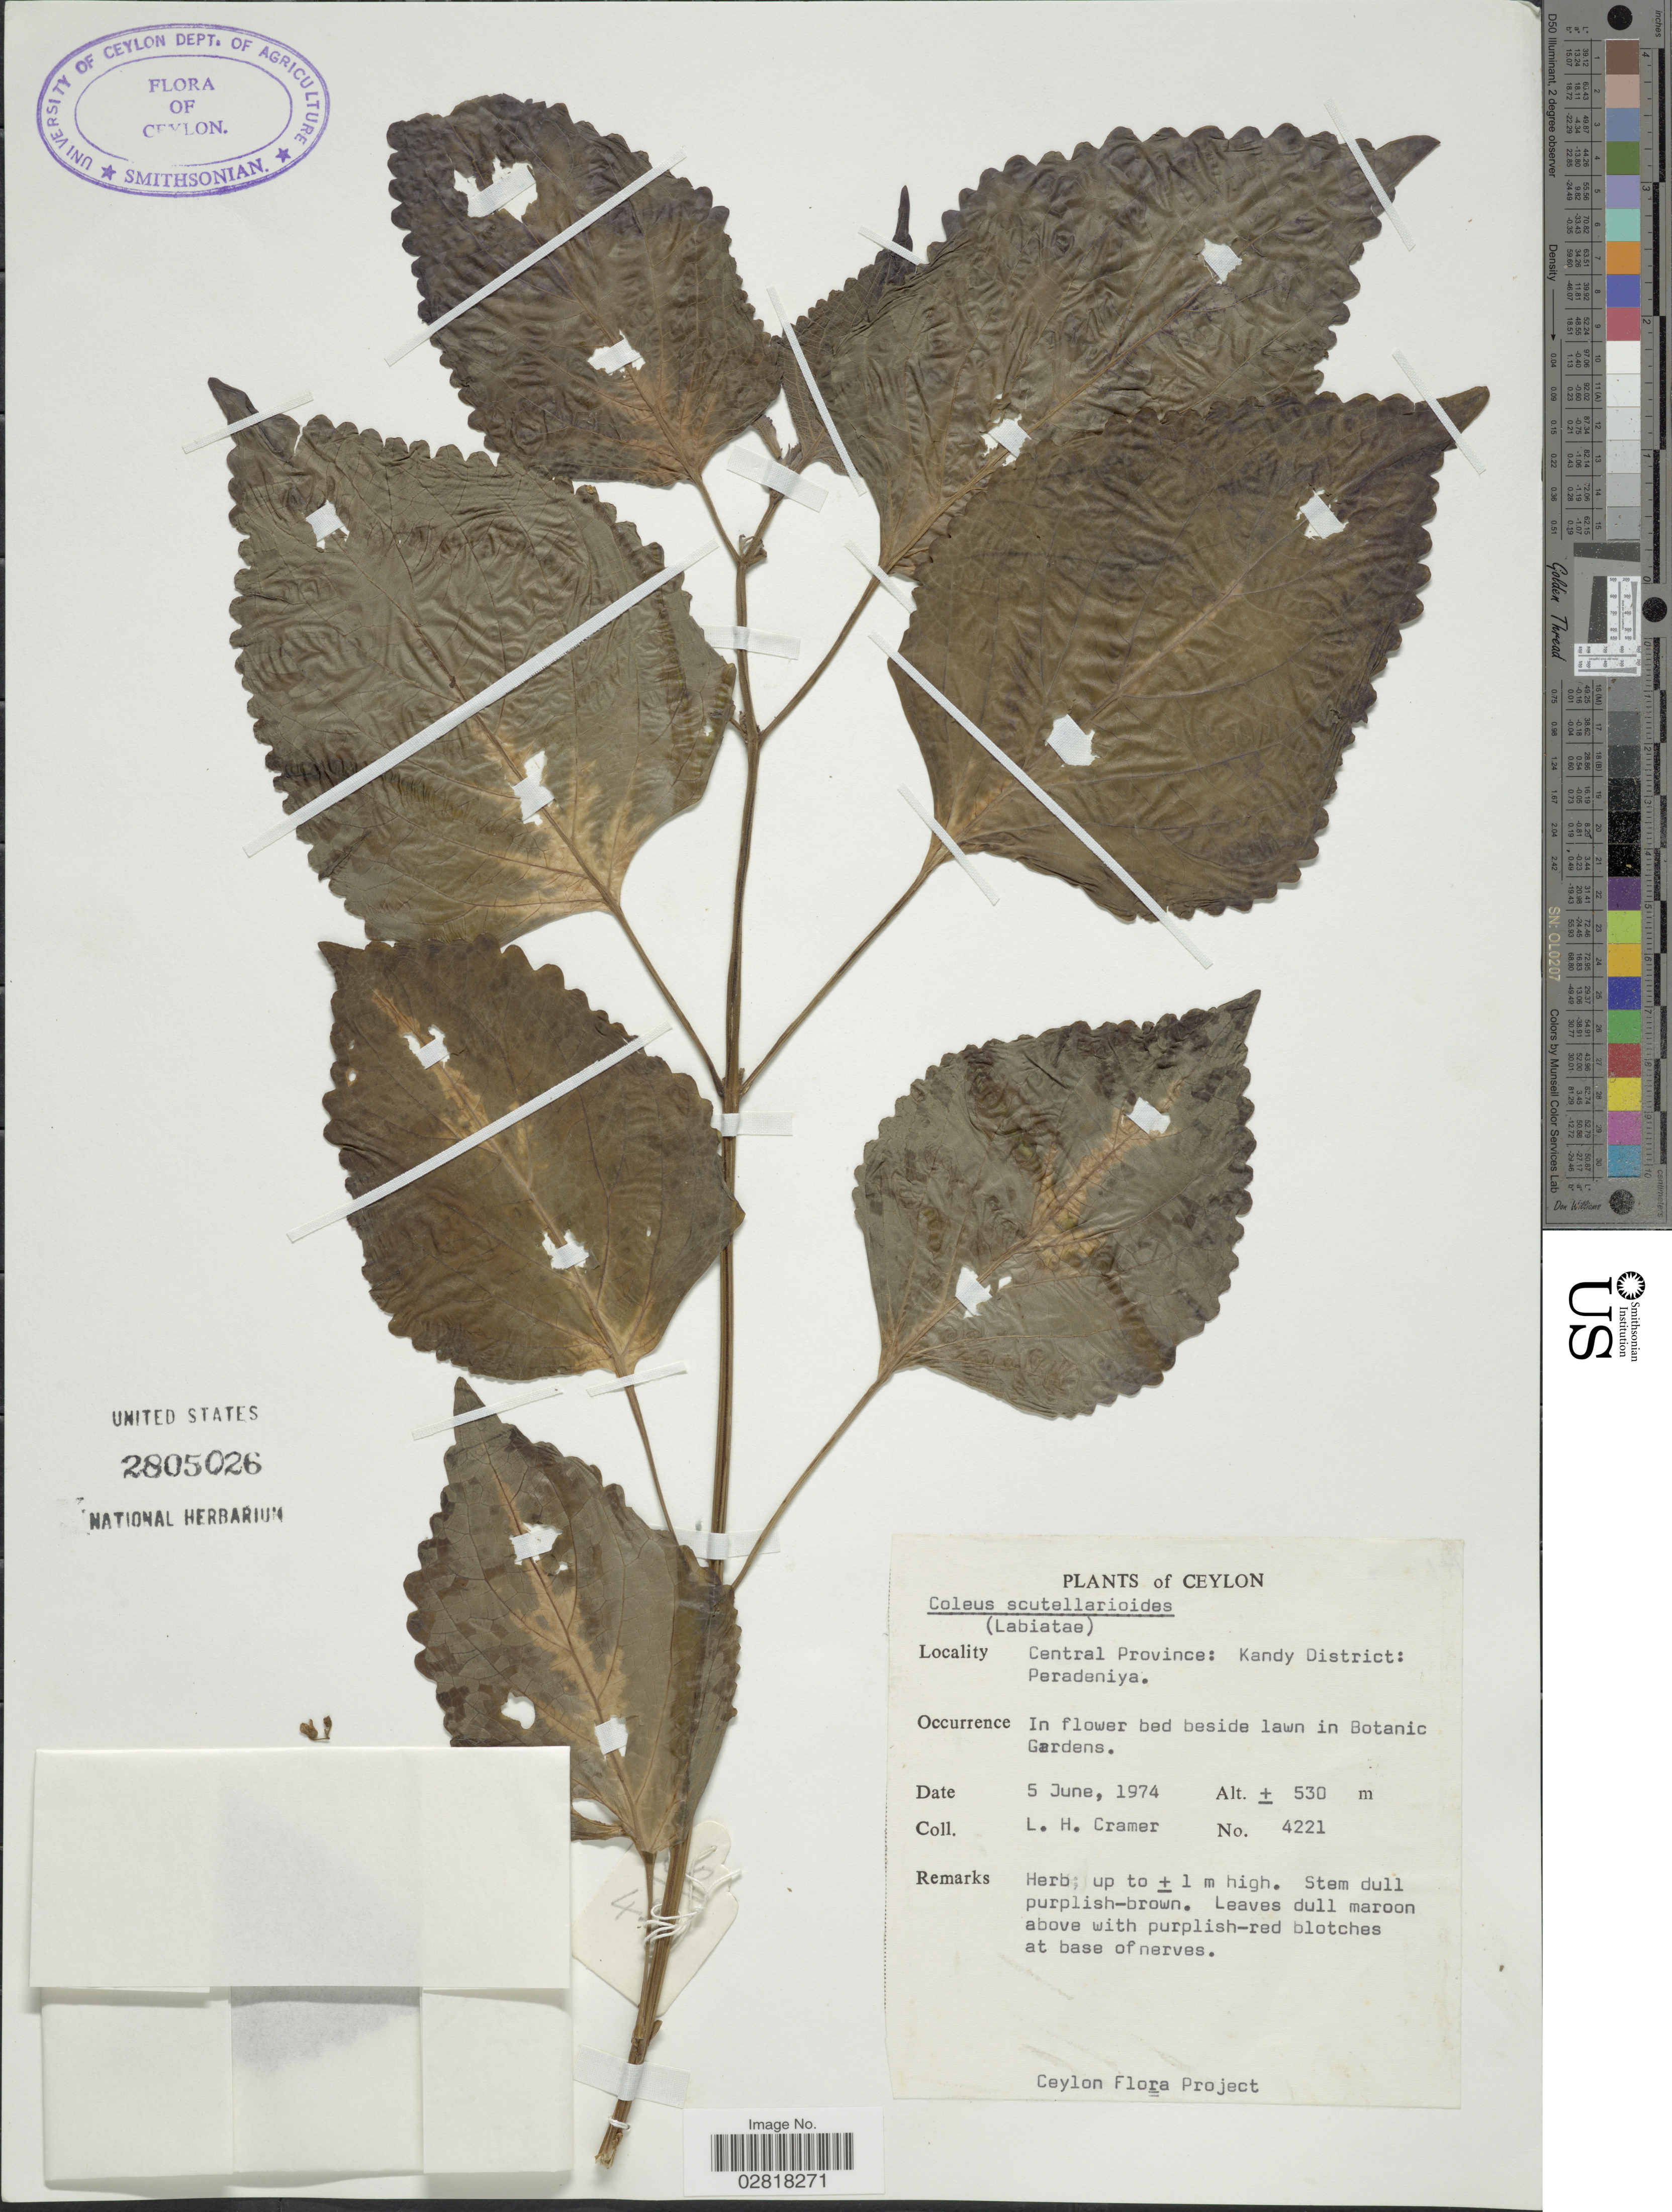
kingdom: Plantae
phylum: Tracheophyta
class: Magnoliopsida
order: Lamiales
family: Lamiaceae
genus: Plectranthus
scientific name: Plectranthus scutellarioides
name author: (L.) R. Br.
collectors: L. H. Cramer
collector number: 4221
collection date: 1974-06-05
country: Sri Lanka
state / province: Central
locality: Ceylon, Kandy District: Peradeniya, beside lawn in Botanic Gardens.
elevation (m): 530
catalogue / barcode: US 2805026